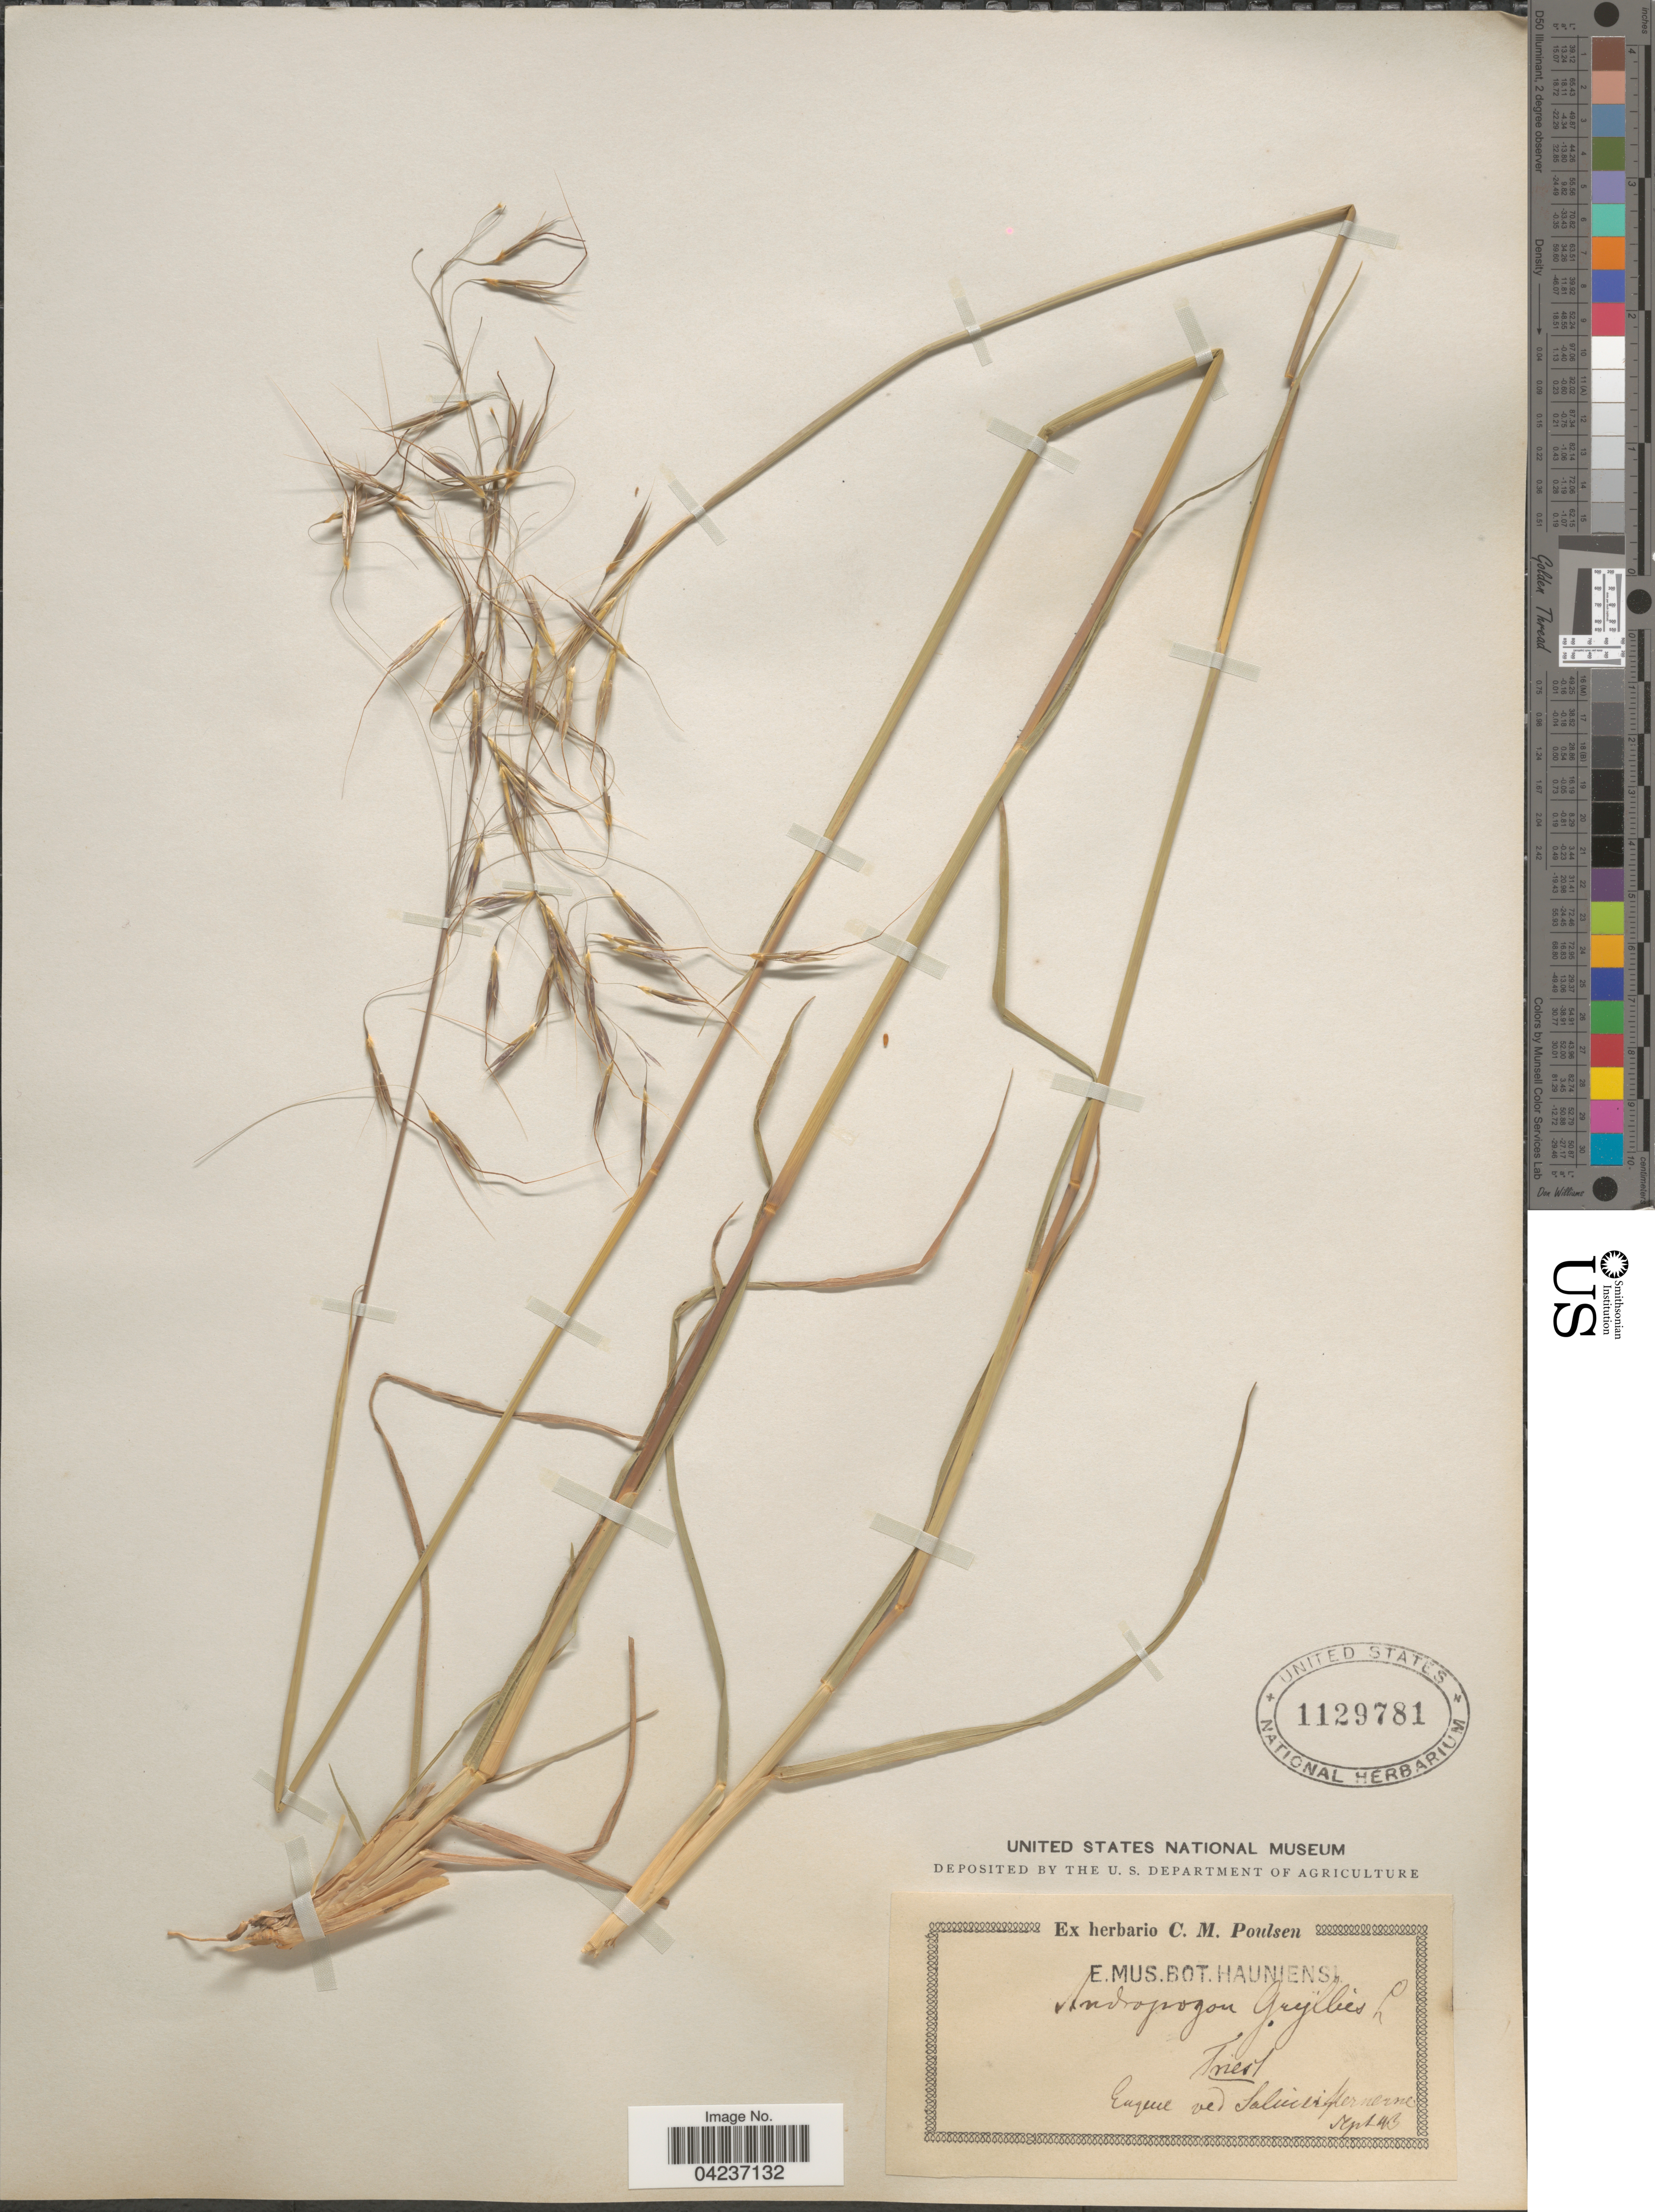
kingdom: Plantae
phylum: Tracheophyta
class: Liliopsida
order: Poales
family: Poaceae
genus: Chrysopogon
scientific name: Chrysopogon gryllus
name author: (L.) Trin.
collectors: ex herb. C. M. Poulsen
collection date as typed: Transcribed d/m/y: /9/43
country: Italy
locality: Triest. Enque ved Salici infer arne. [interpreted]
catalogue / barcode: US 1129781